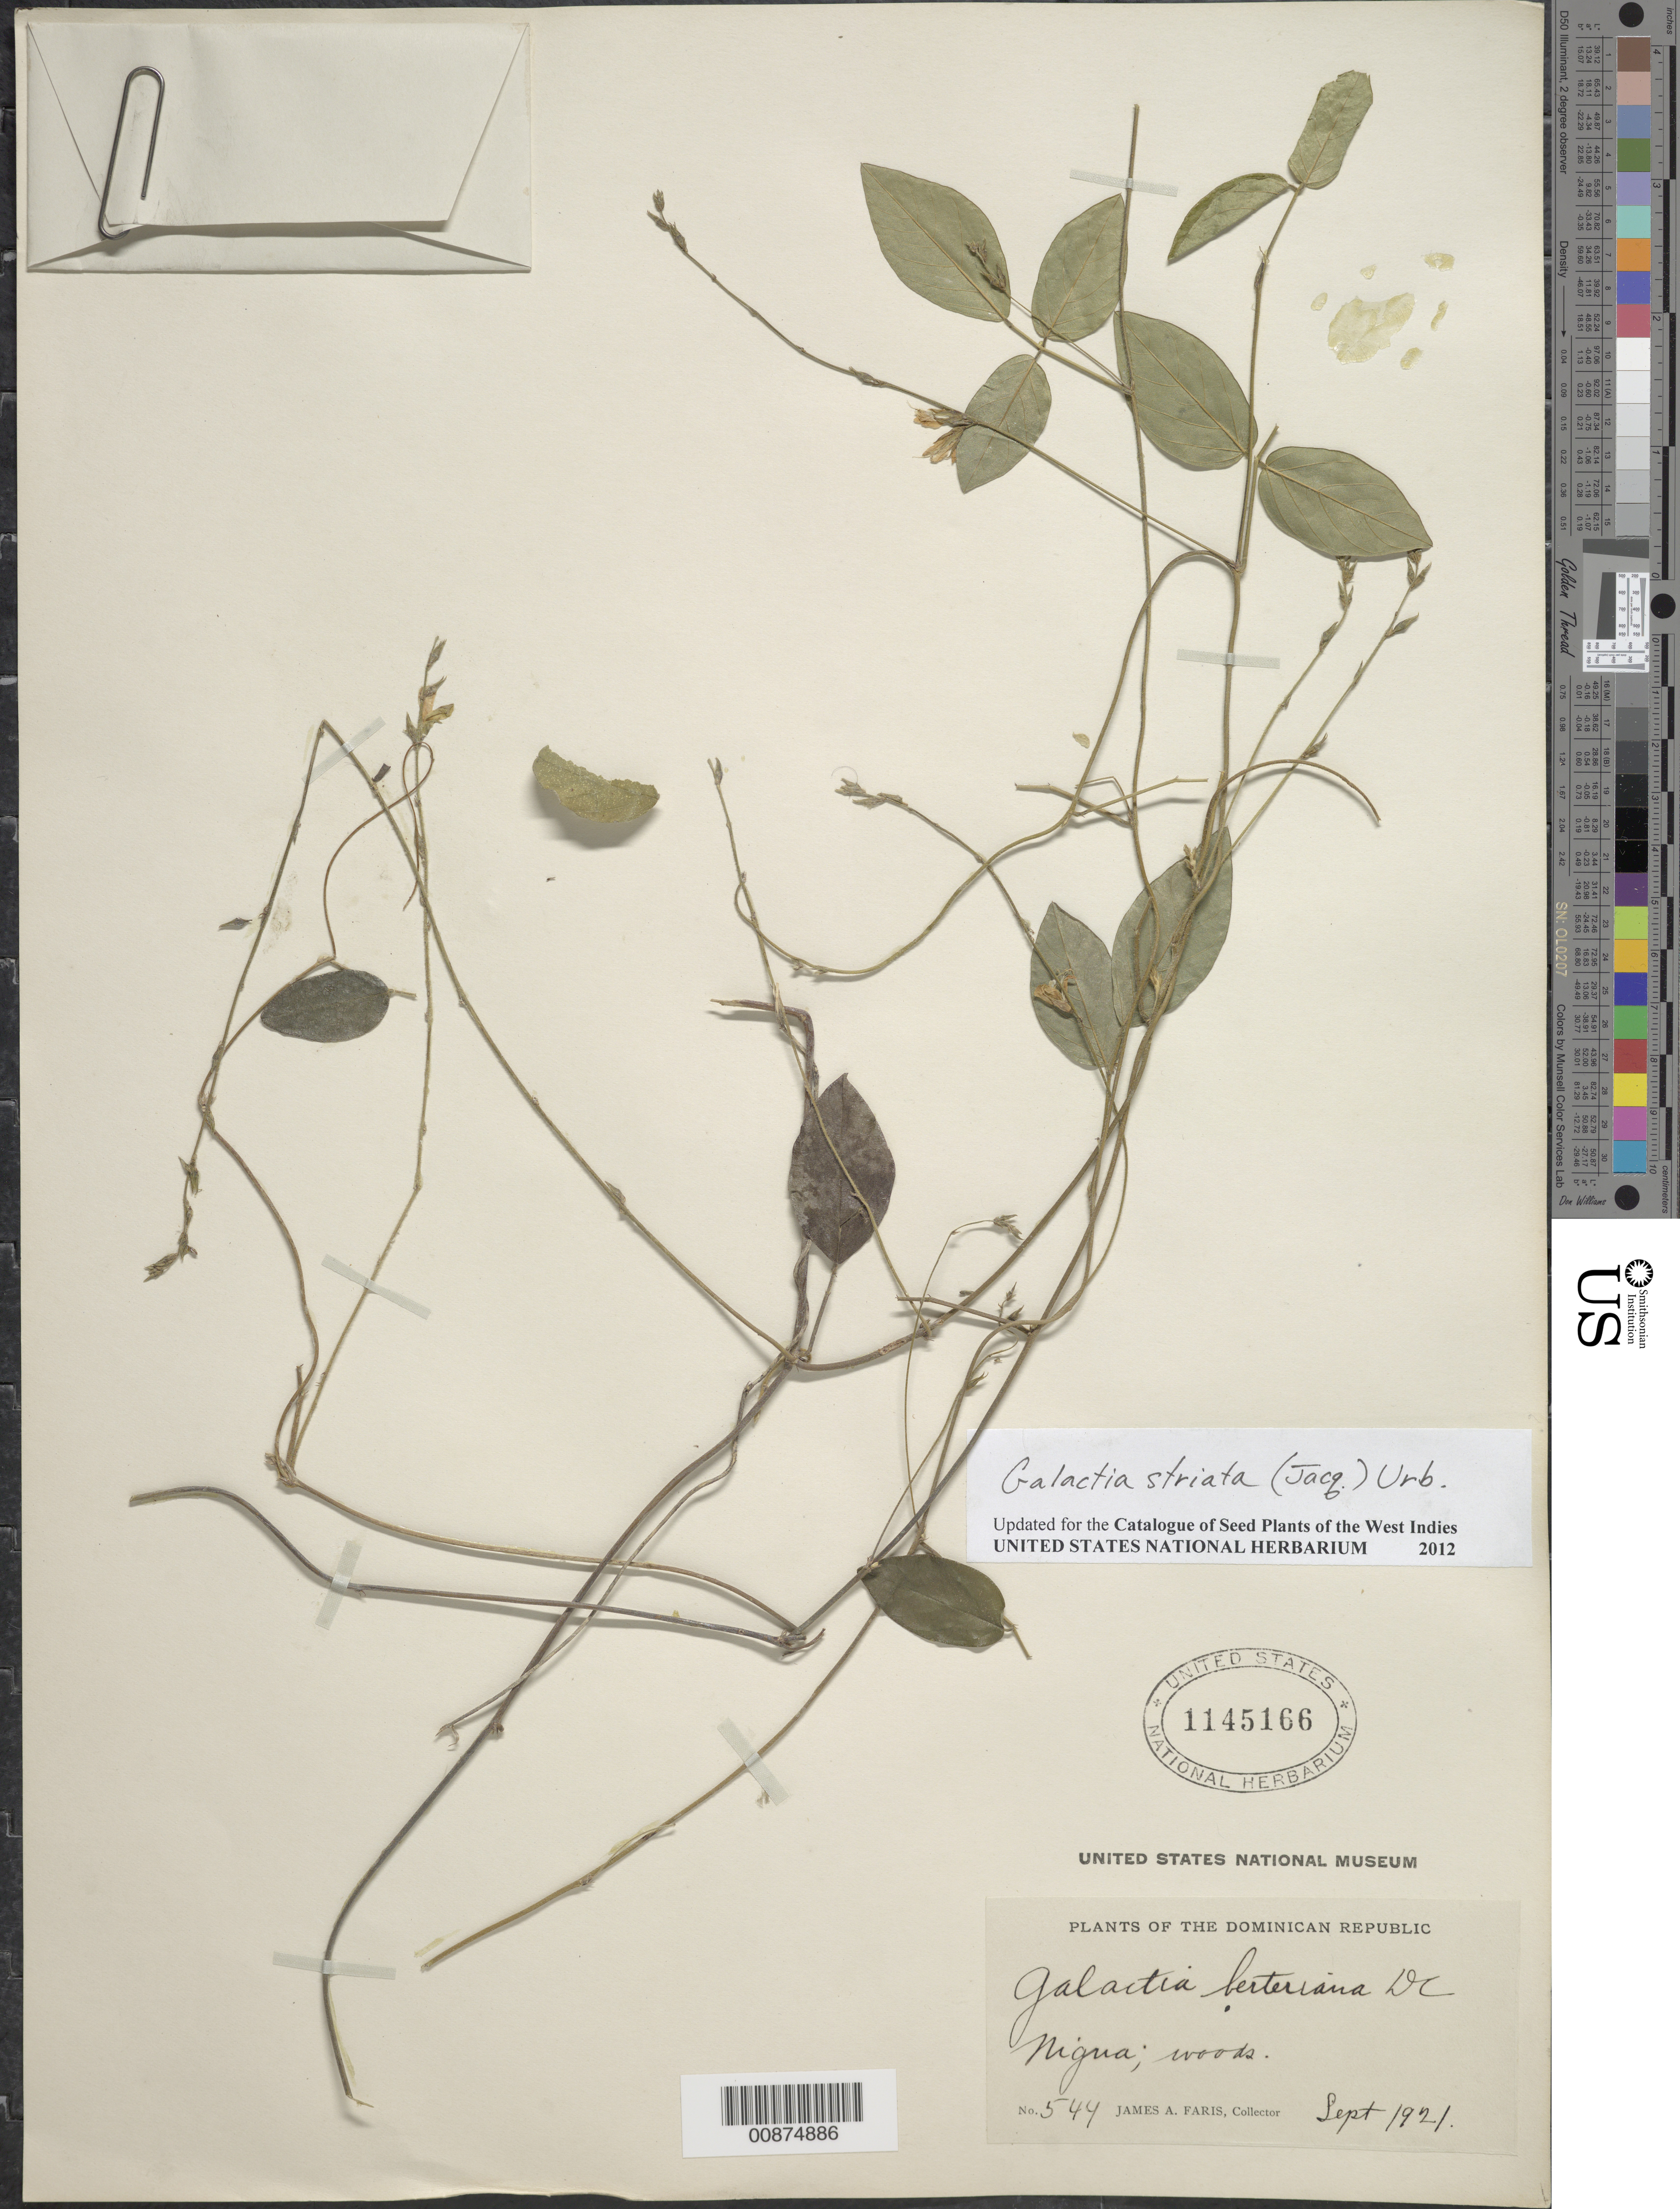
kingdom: Plantae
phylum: Tracheophyta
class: Magnoliopsida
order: Fabales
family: Fabaceae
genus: Galactia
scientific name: Galactia striata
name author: (Jacq.) Urb.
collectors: J. Faris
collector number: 544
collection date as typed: Sep 1921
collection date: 1921-09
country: Dominican Republic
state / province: San Cristóbal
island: Hispaniola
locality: Nigua.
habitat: Woods.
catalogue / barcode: US 1145166